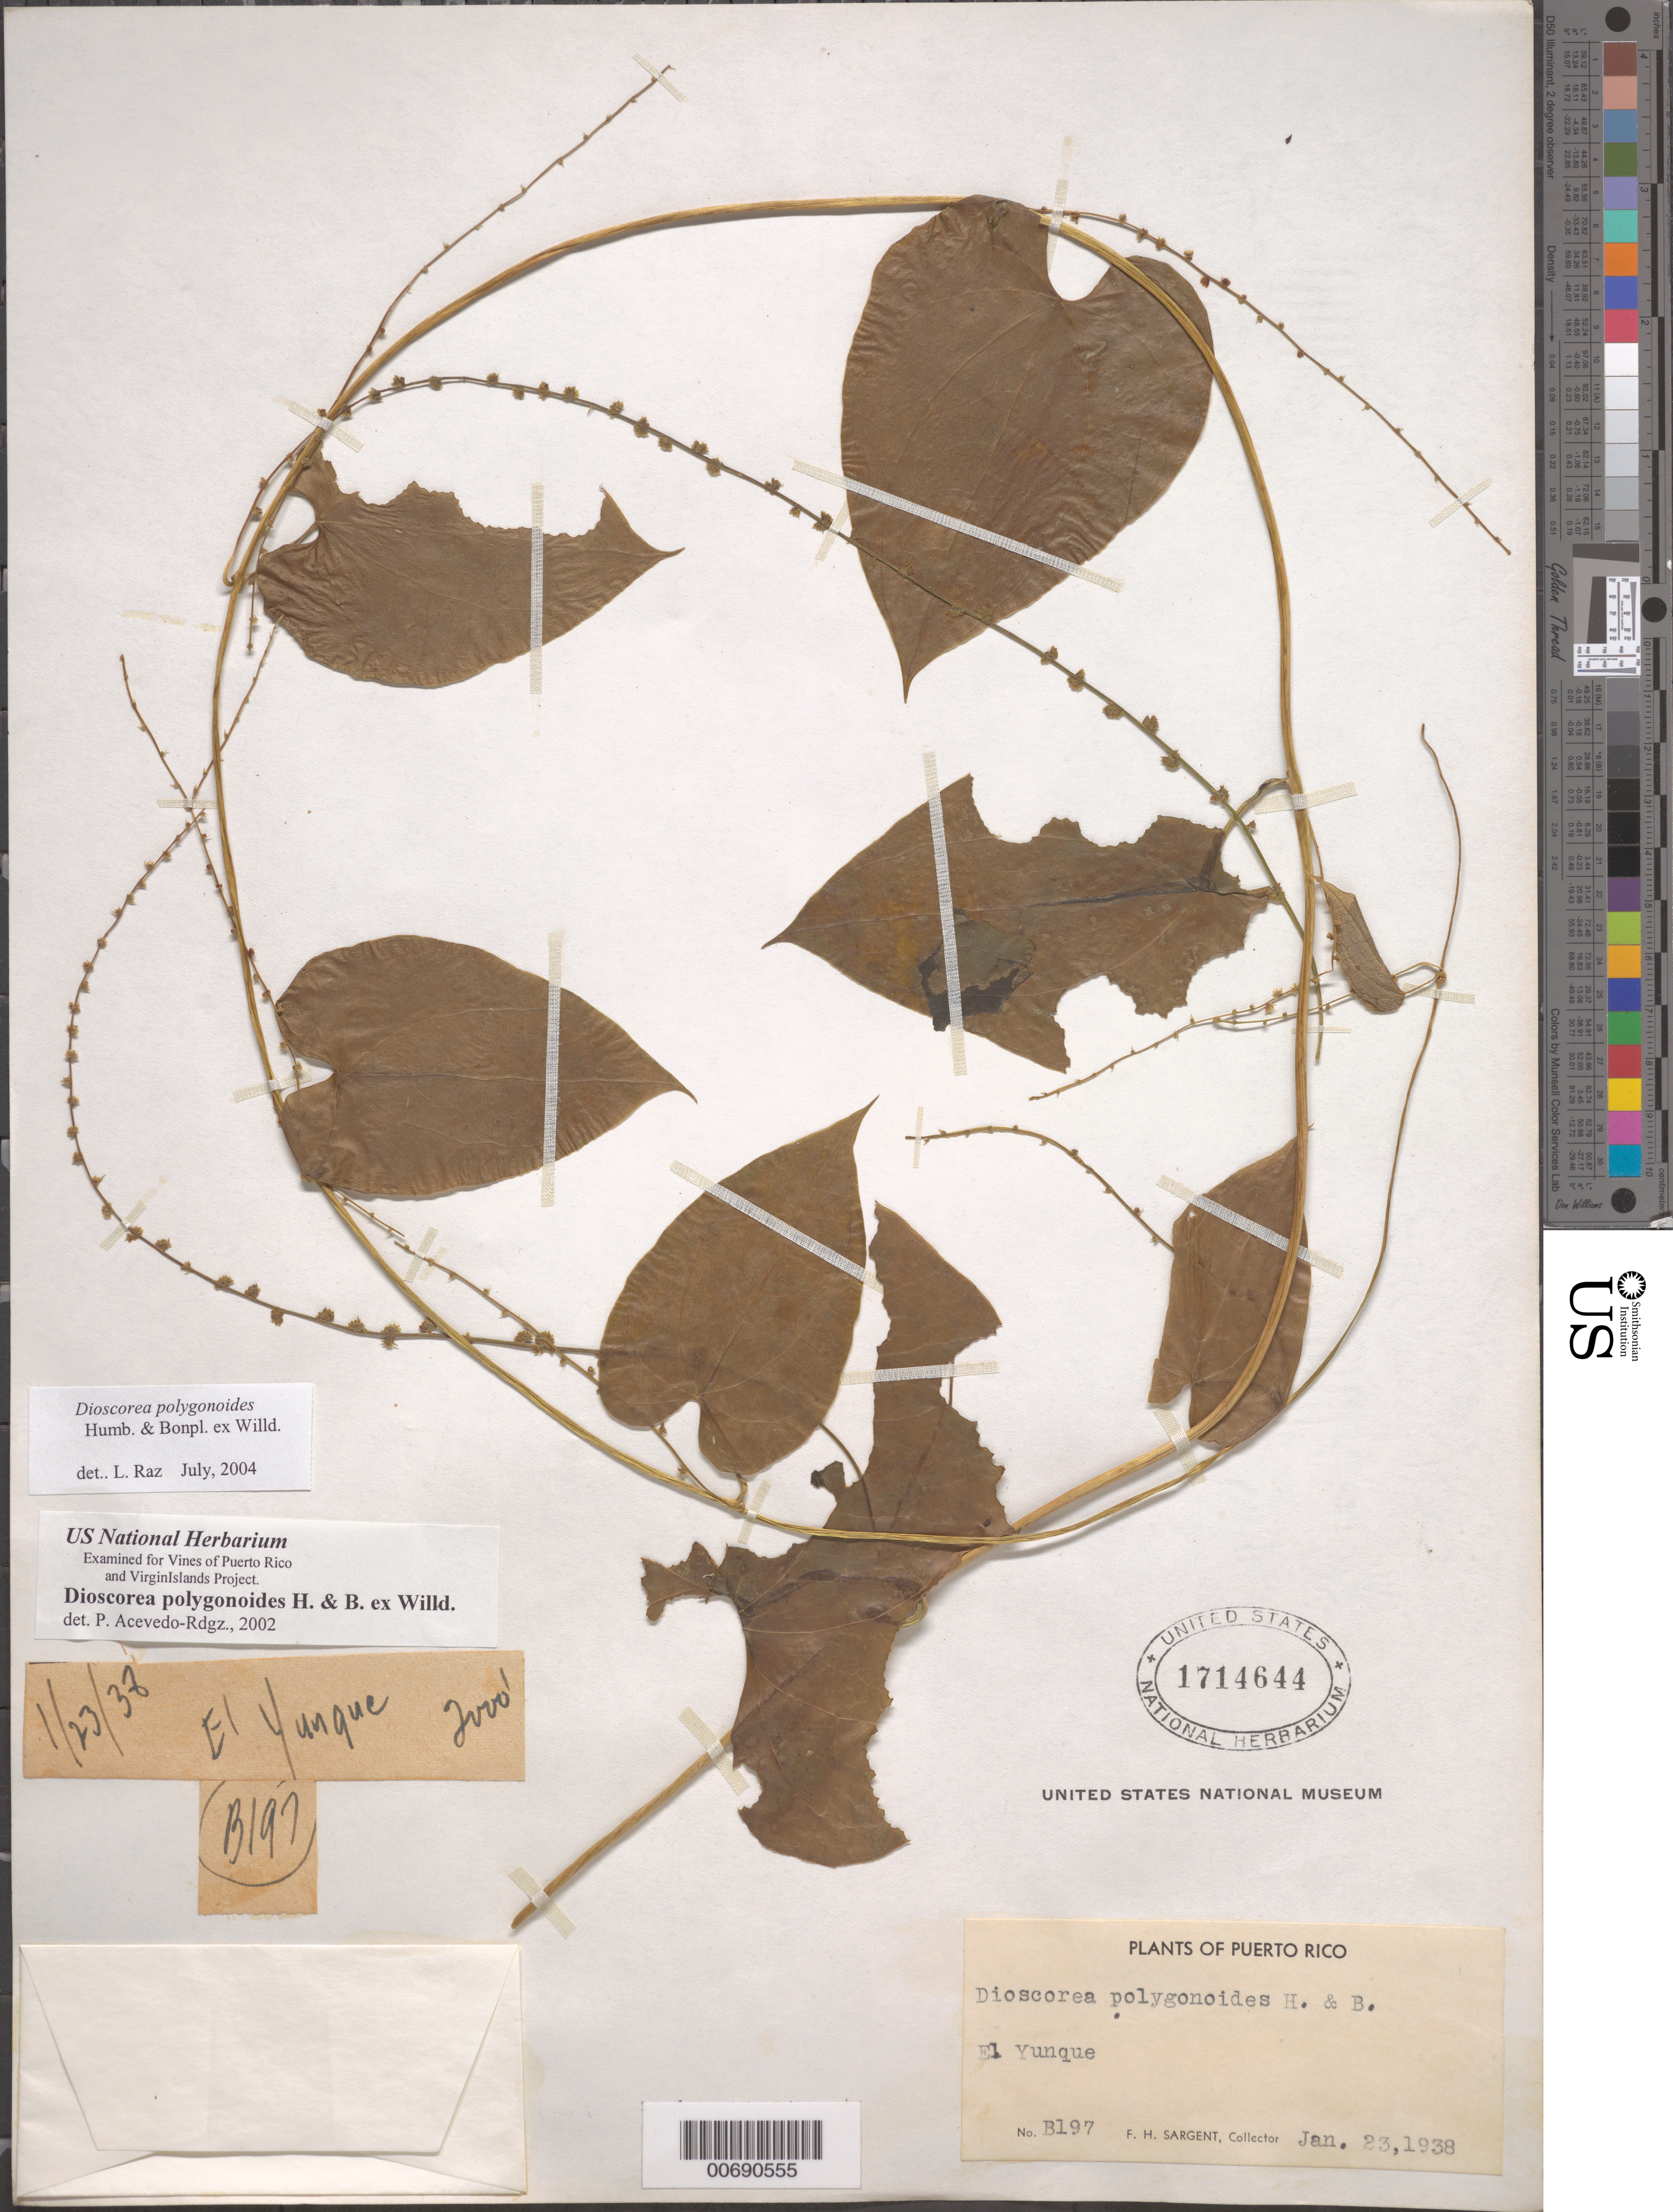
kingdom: Plantae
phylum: Tracheophyta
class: Liliopsida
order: Dioscoreales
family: Dioscoreaceae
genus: Dioscorea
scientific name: Dioscorea polygonoides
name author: Humb. & Bonpl. ex Willd.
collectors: F. H. Sargent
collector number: B197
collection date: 1938-01-23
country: Puerto Rico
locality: El Yungue.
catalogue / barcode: US 1714644